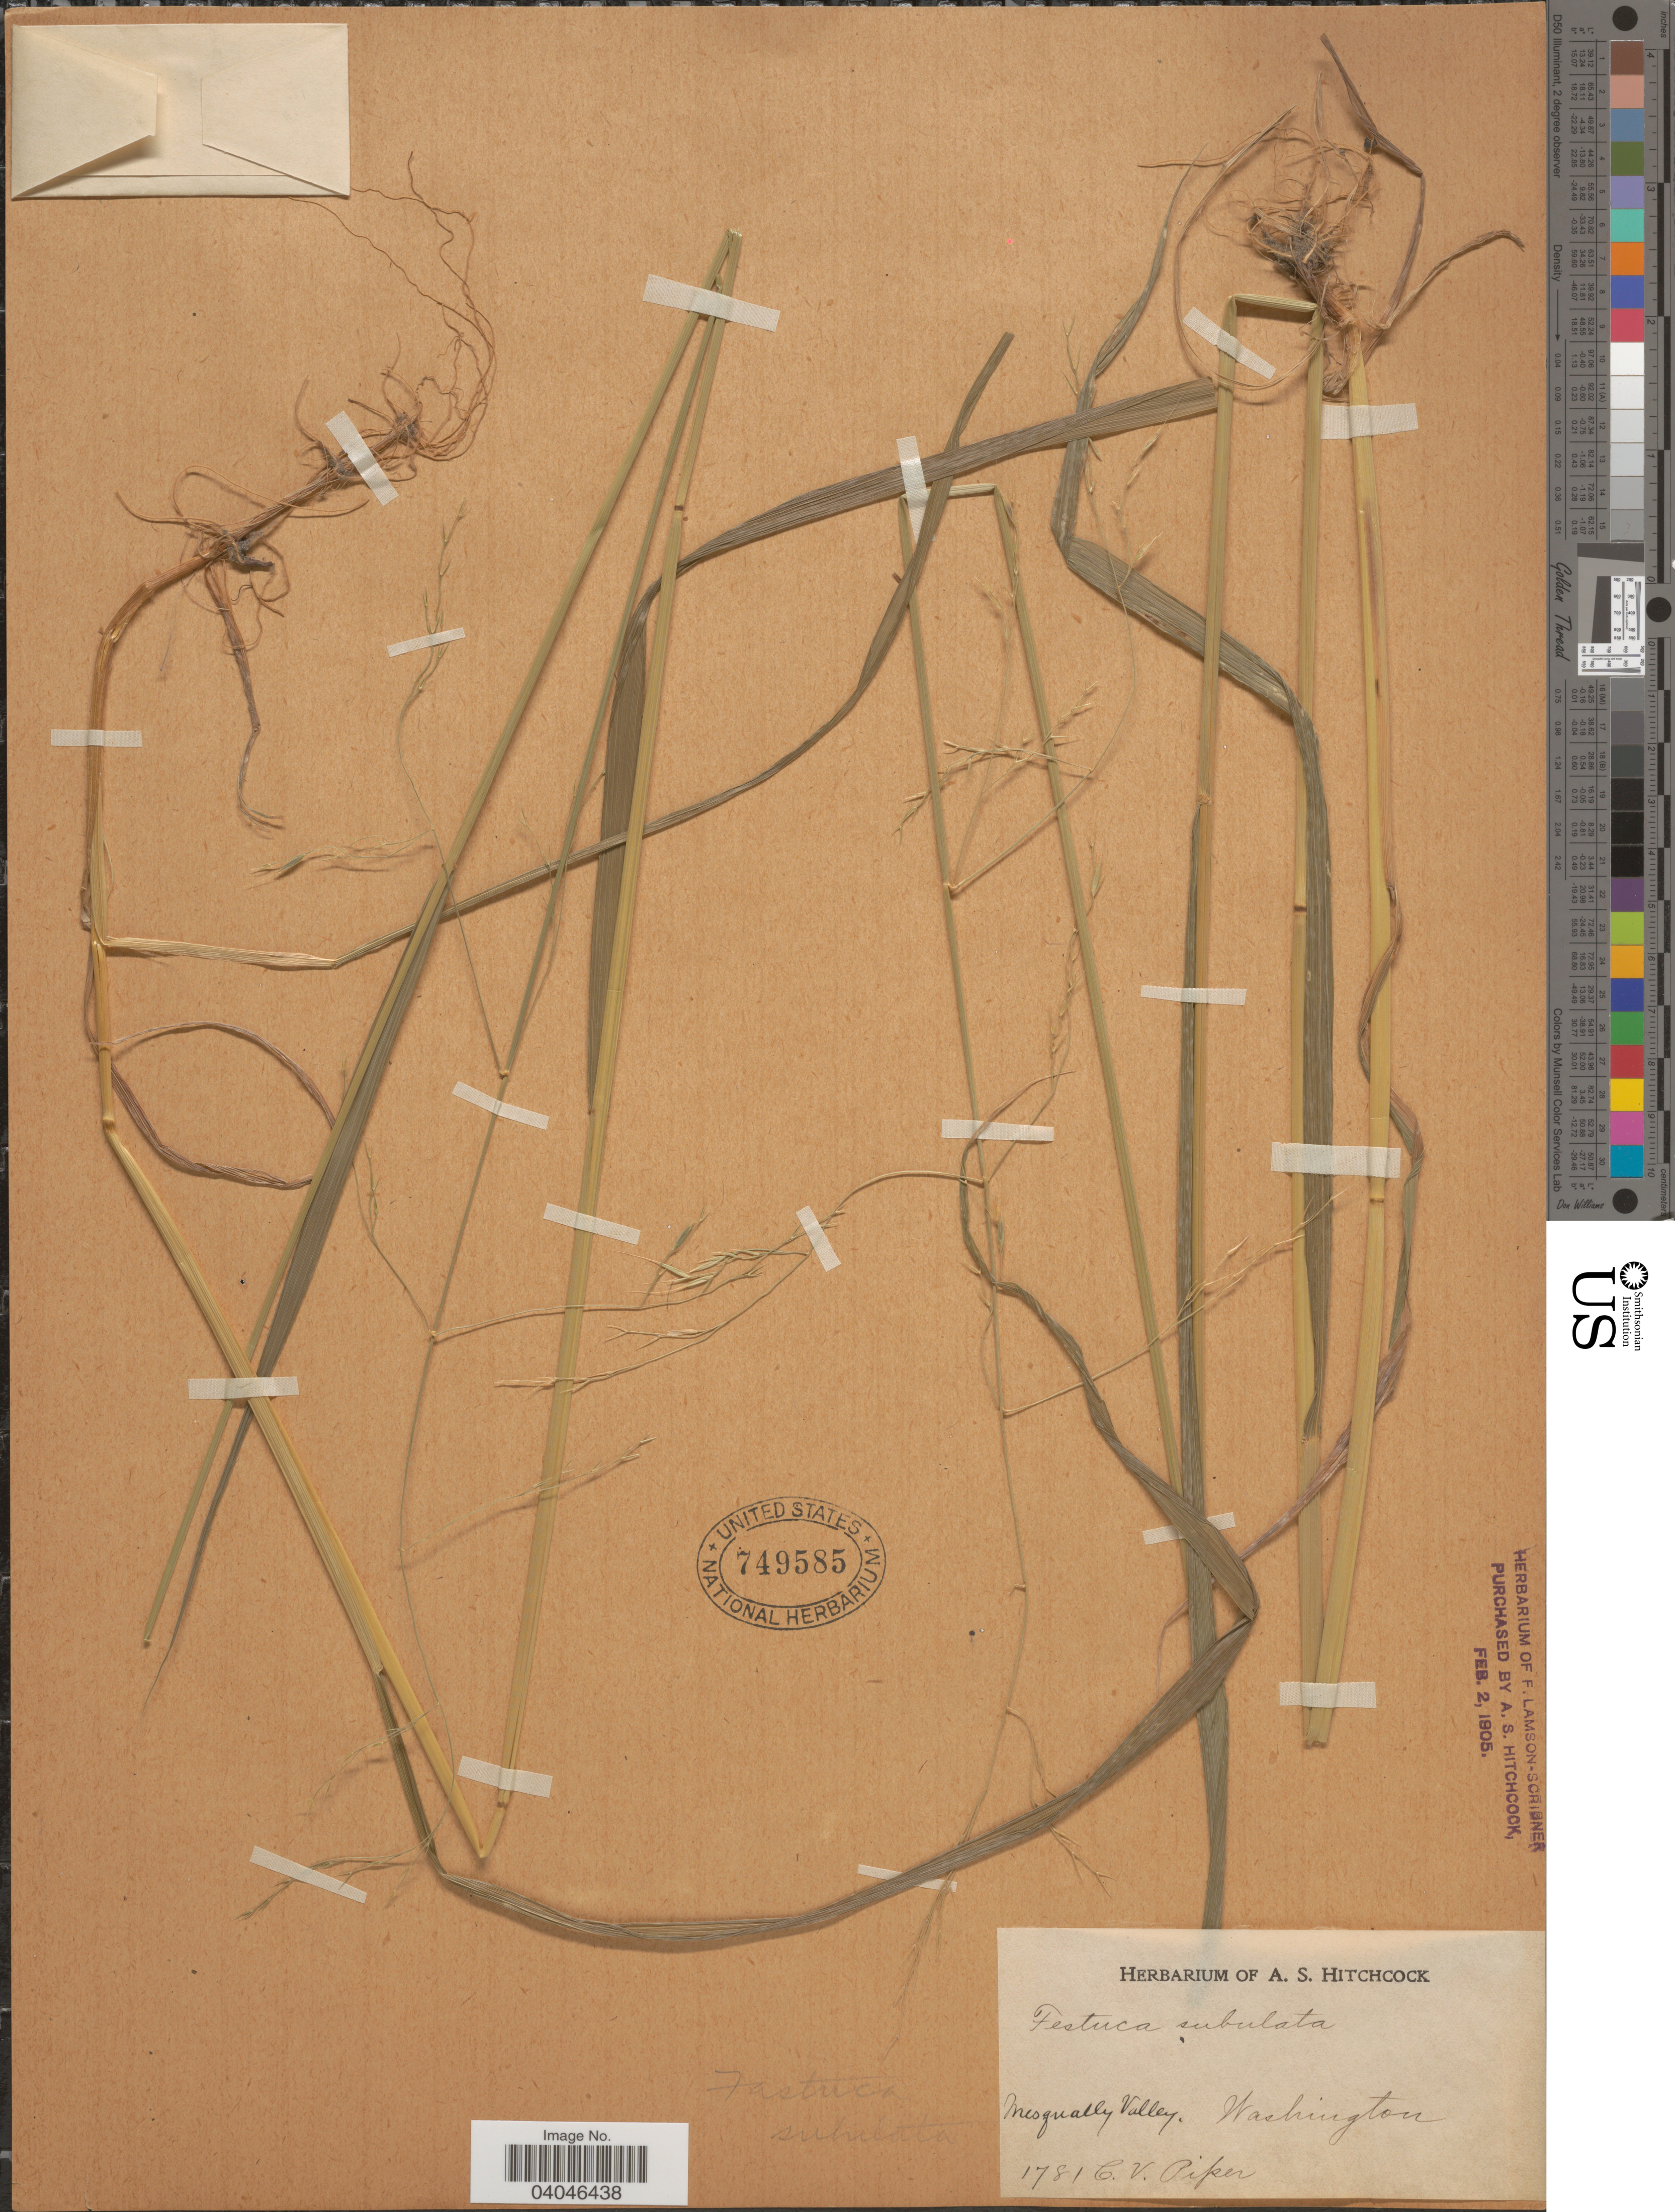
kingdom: Plantae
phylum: Tracheophyta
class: Liliopsida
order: Poales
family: Poaceae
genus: Festuca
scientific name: Festuca subulata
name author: Trin.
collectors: C. V. Piper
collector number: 1781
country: United States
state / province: Washington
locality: Nesqually Valley.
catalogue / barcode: US 749585